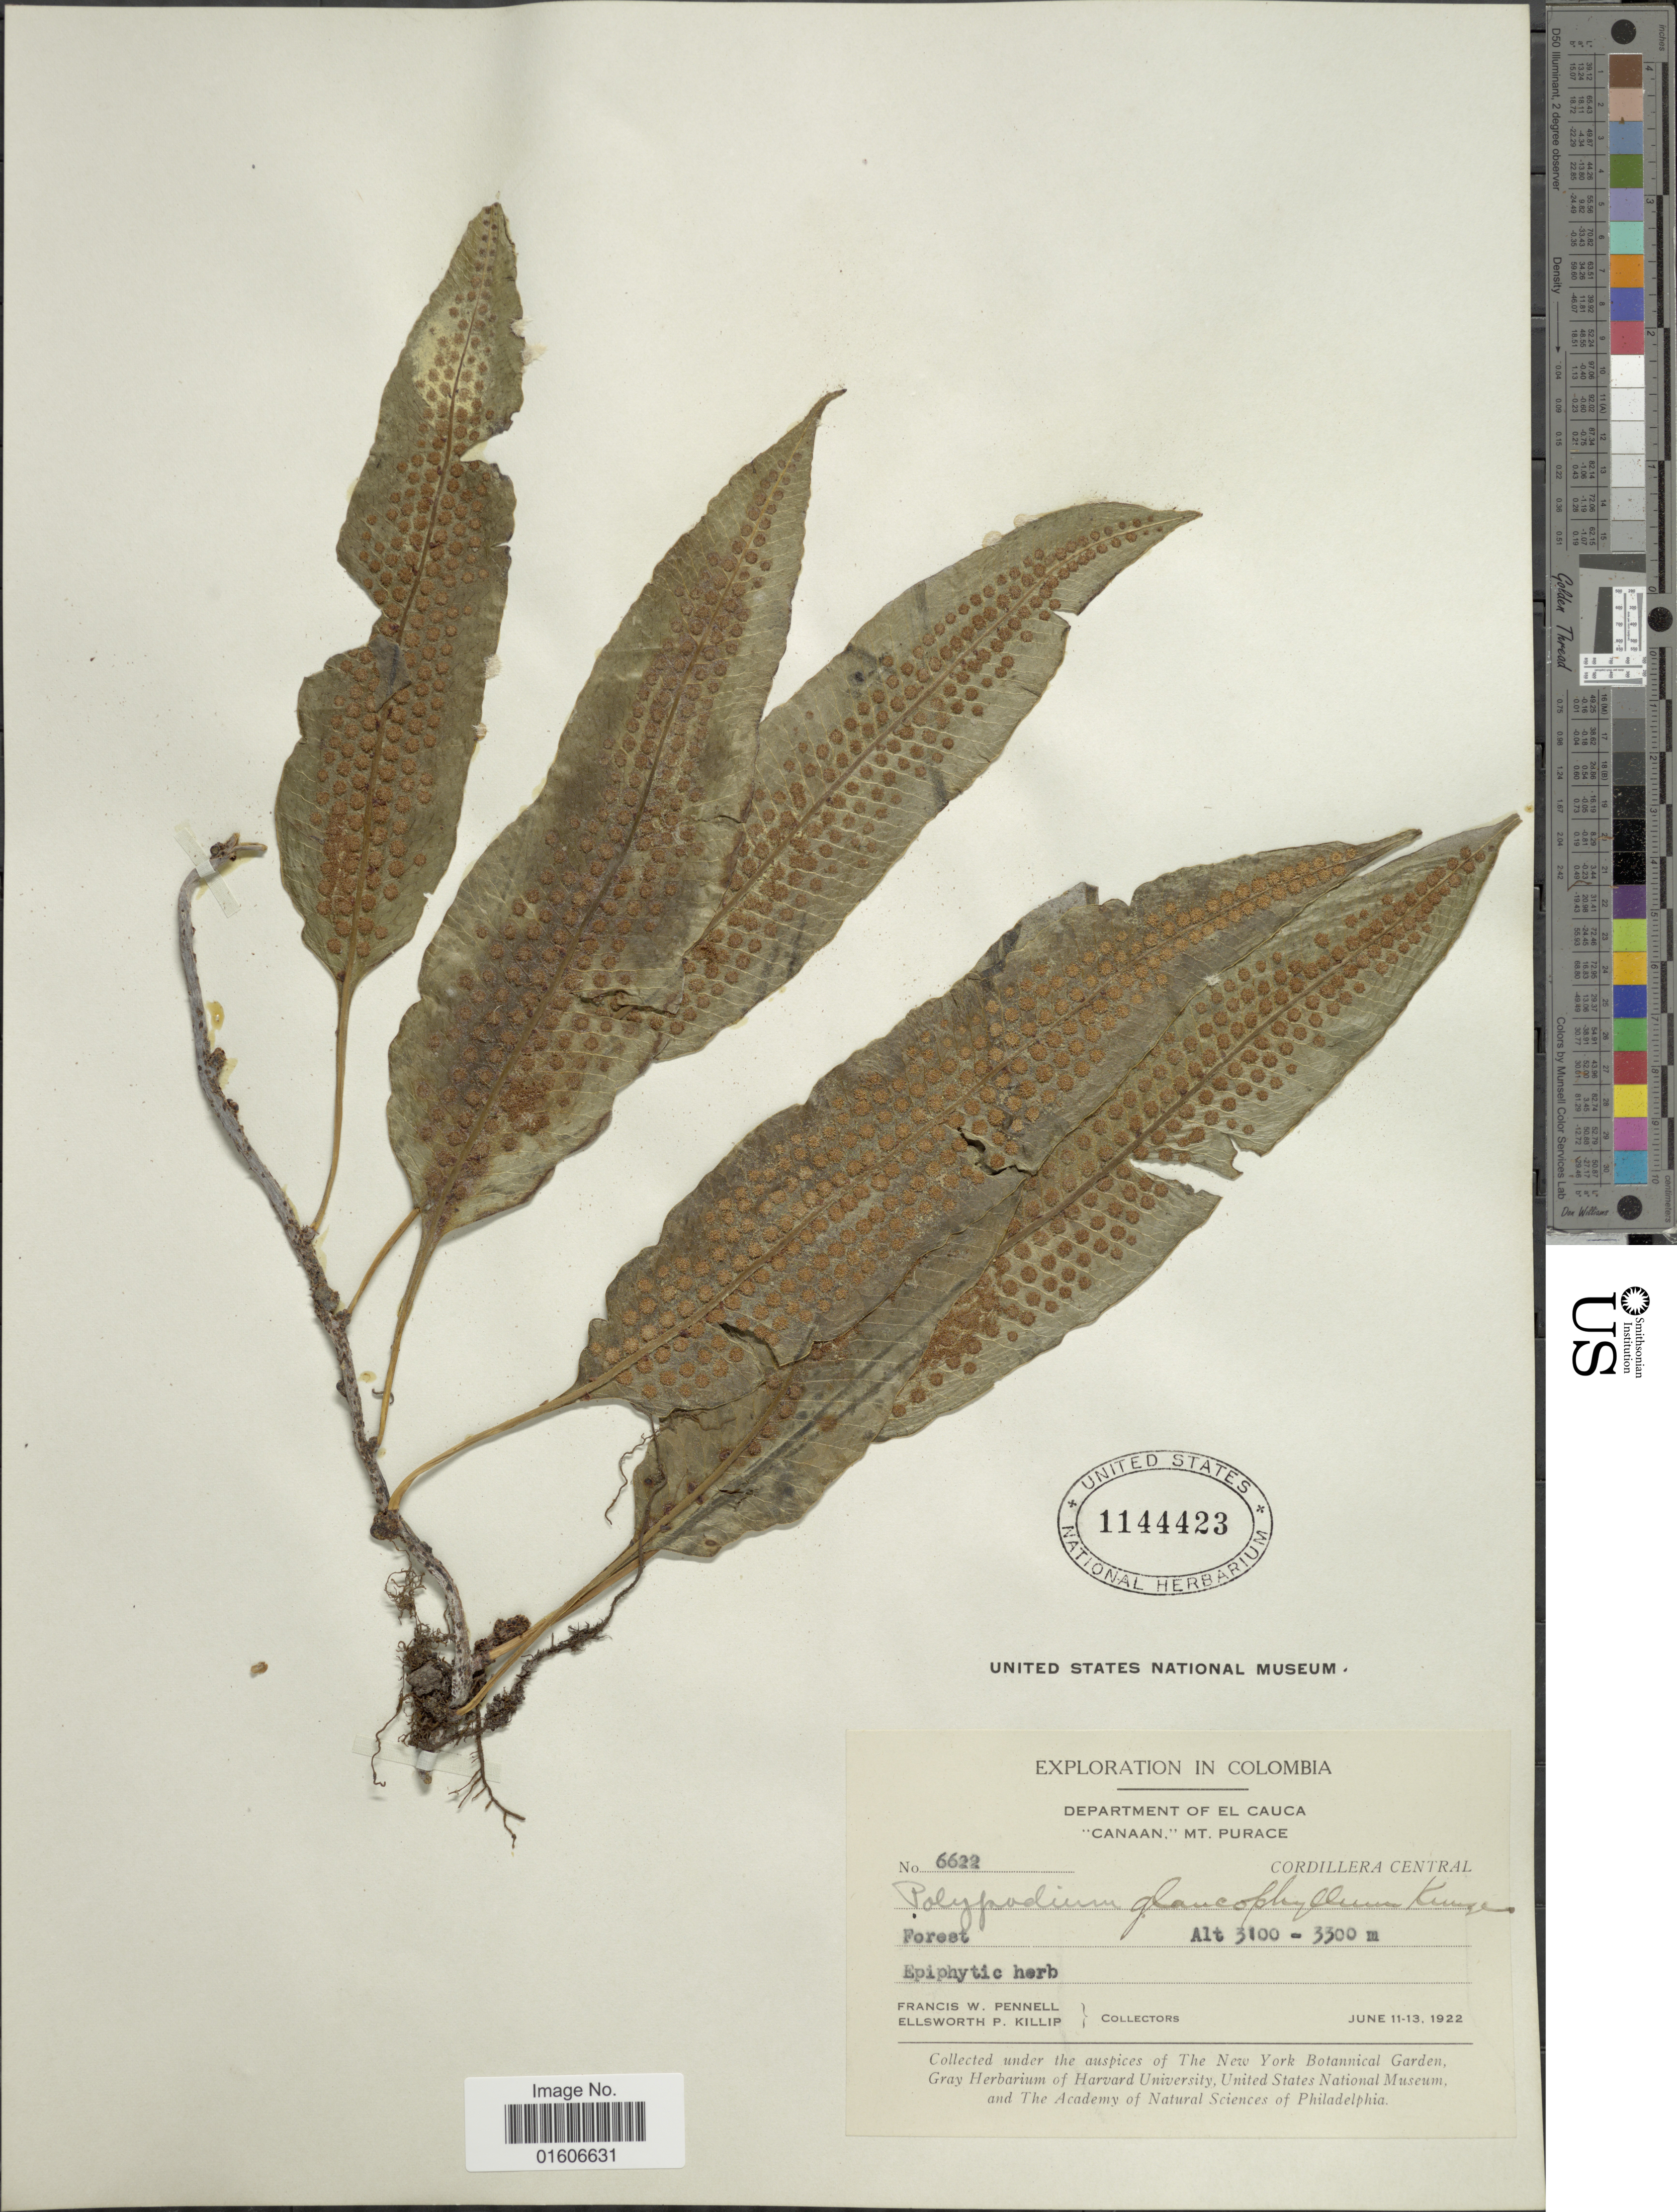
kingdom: Plantae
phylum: Tracheophyta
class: Polypodiopsida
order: Polypodiales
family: Polypodiaceae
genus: Serpocaulon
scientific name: Serpocaulon levigatum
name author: (Cav.) A.R. Sm.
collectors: F. W. Pennell & E. P. Killip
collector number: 6622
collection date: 1922-06-11/1922-06-13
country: Colombia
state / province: Cauca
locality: Department of El Cauca. "Canaan", Mt. Purace. Cordillera Central.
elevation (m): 3100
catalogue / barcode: US 1144423